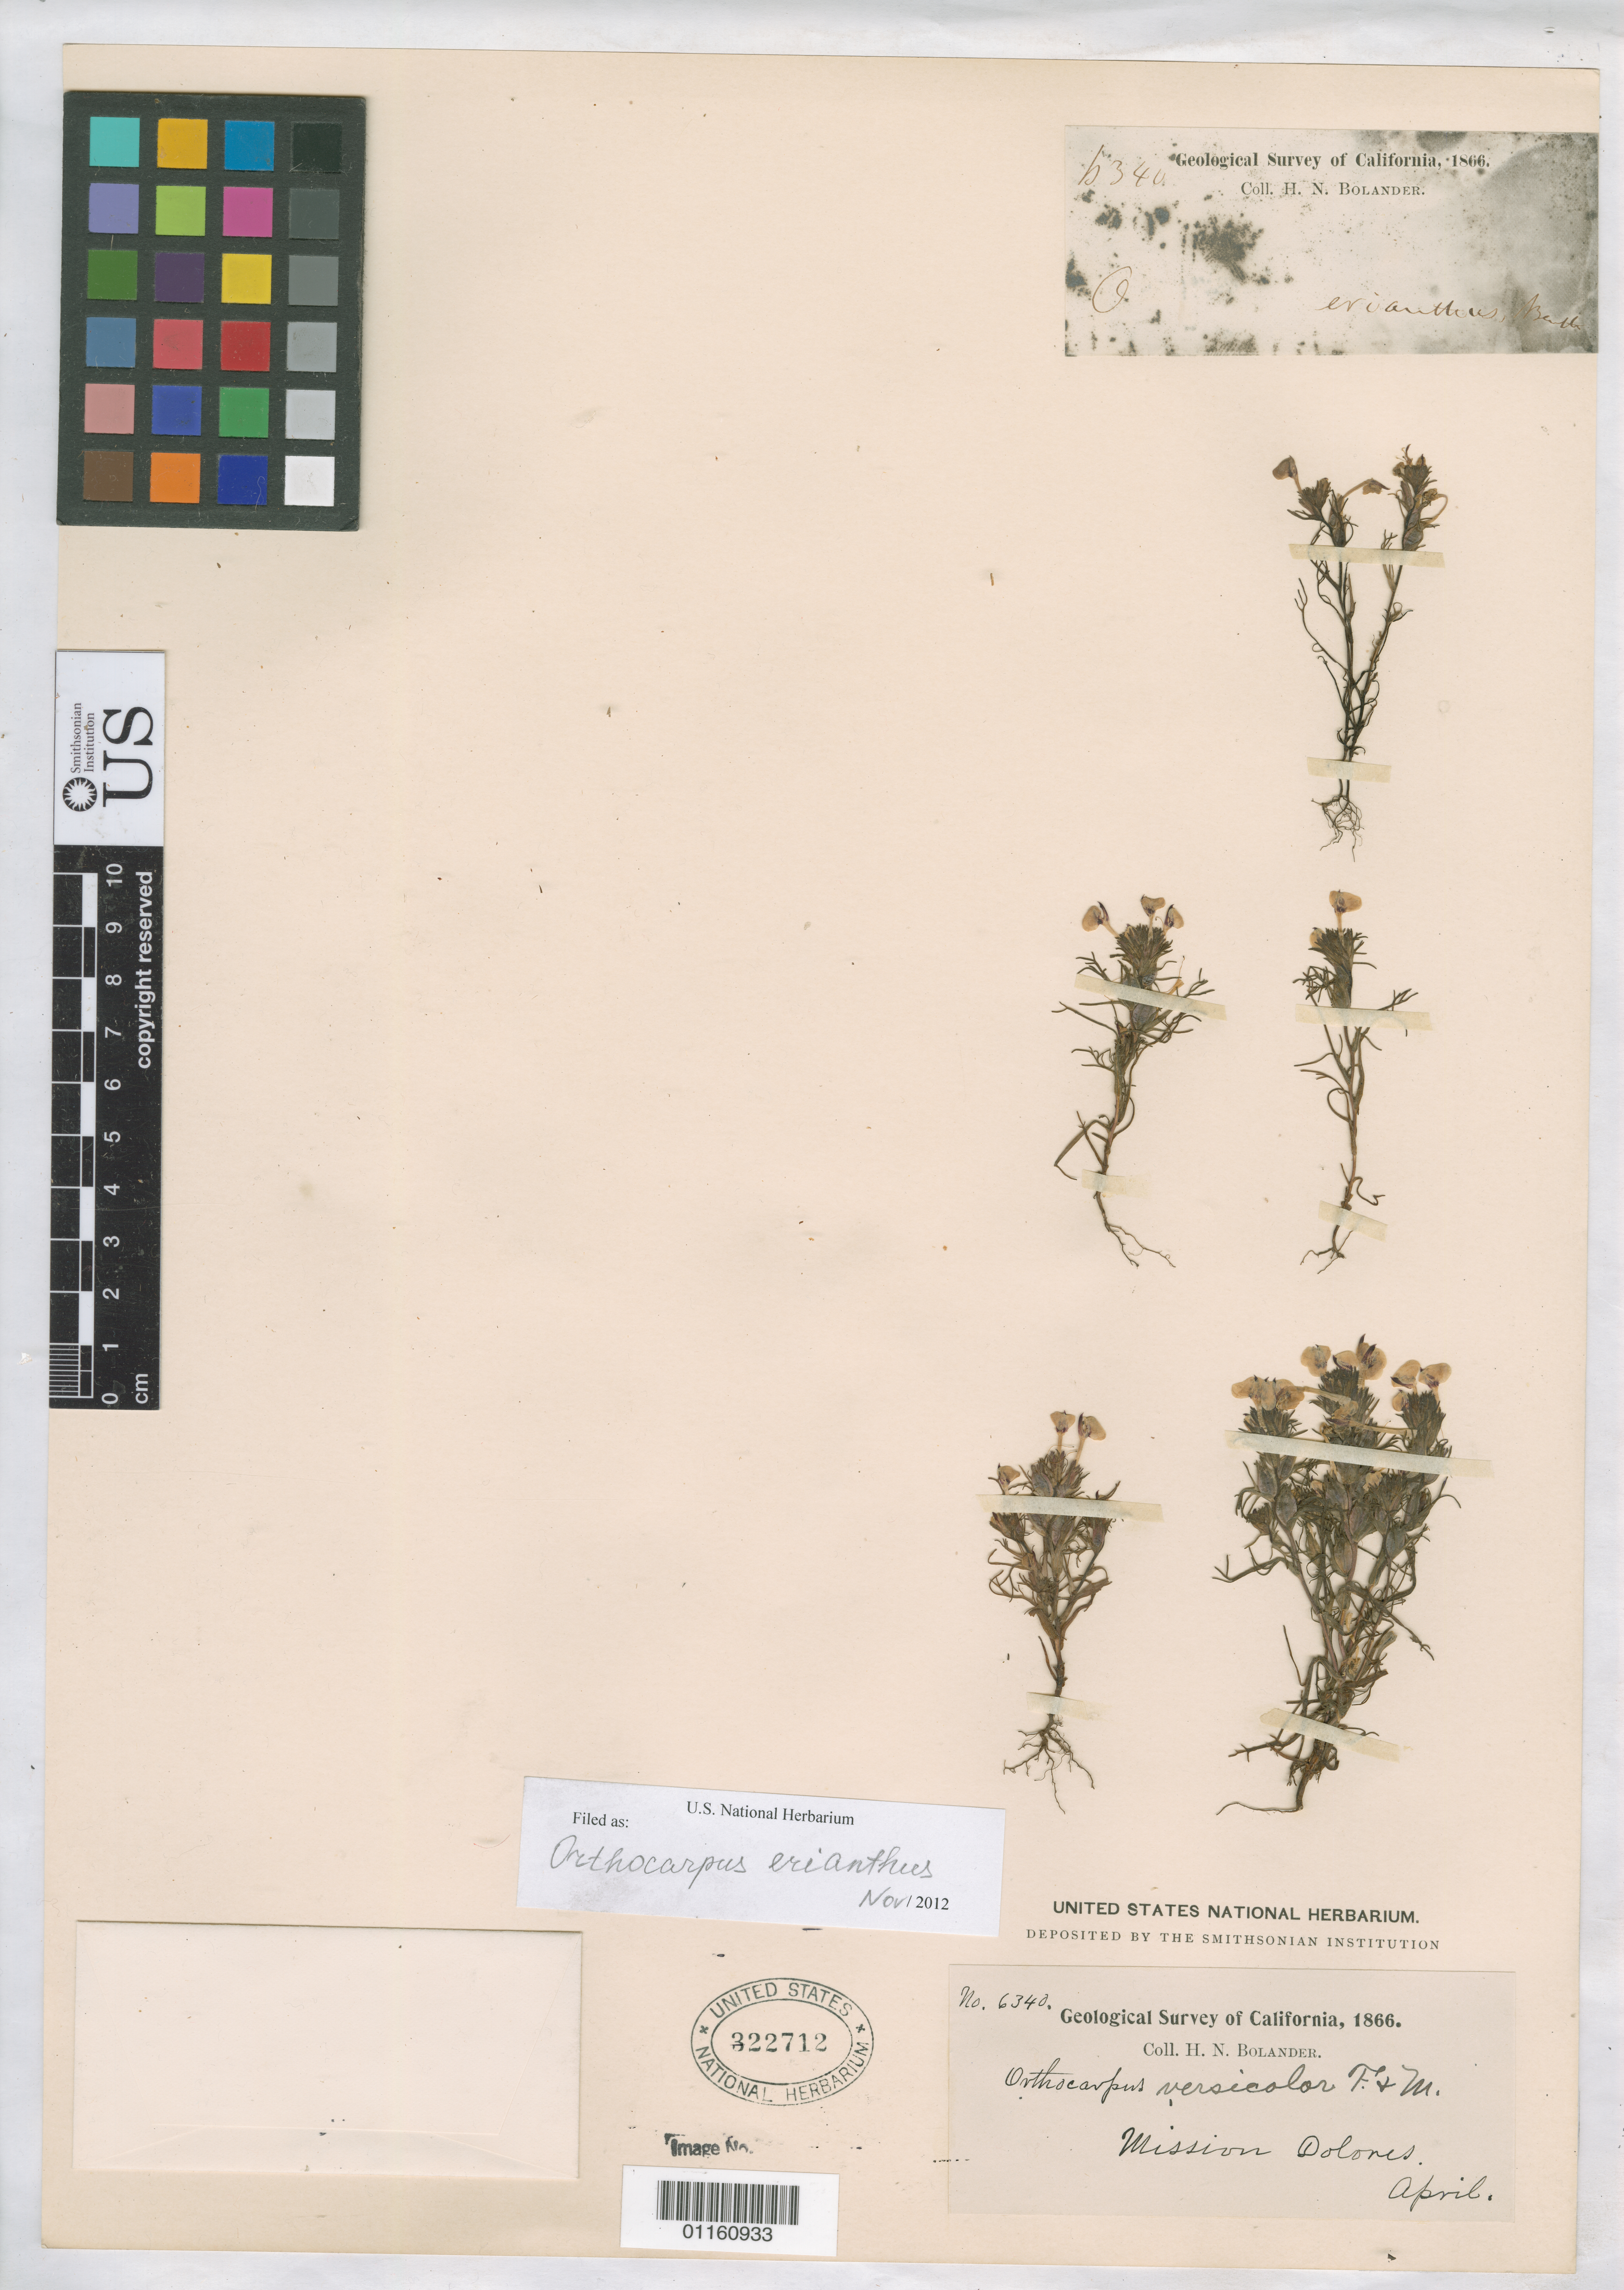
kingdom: Plantae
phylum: Tracheophyta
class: Magnoliopsida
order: Lamiales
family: Orobanchaceae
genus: Orthocarpus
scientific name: Orthocarpus erianthus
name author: Benth.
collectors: H. Bolander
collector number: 6340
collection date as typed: Apr 1866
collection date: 1866-04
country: United States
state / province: California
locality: Mission Dolores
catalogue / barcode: US 322712